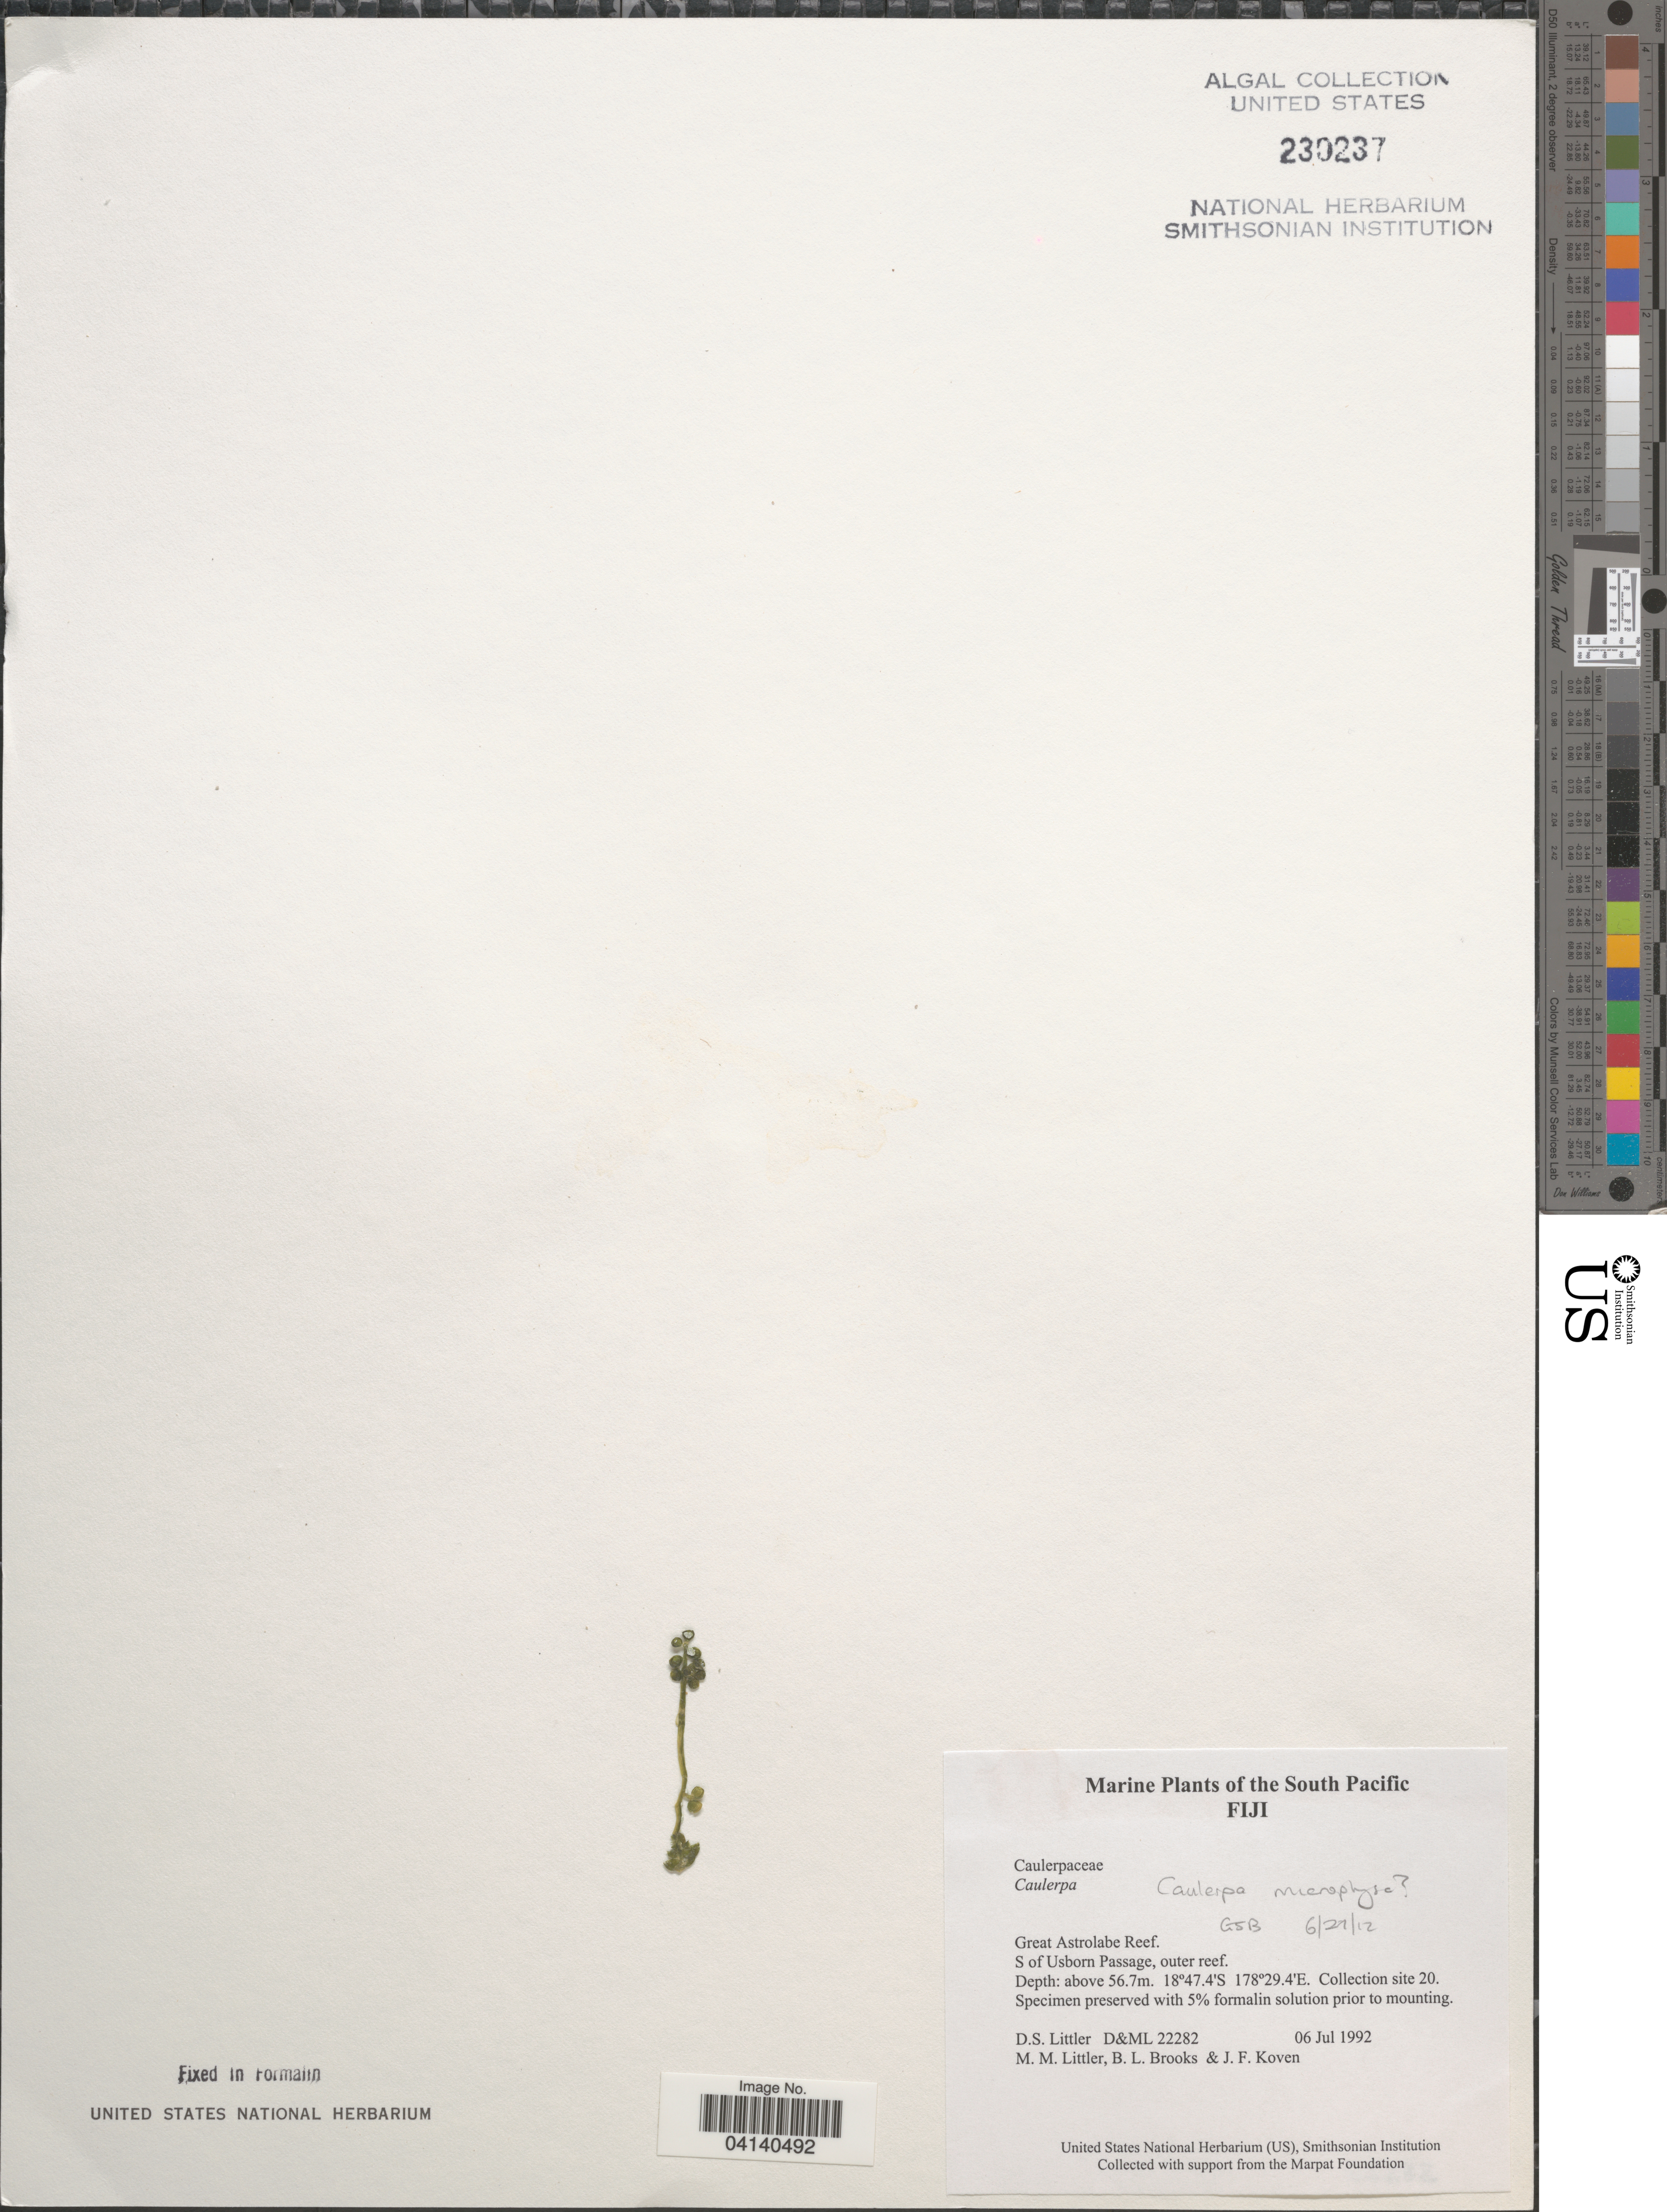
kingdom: Plantae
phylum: Chlorophyta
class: Ulvophyceae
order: Bryopsidales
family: Caulerpaceae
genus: Caulerpa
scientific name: Caulerpa microphysa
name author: (Weber Bosse) Feldmann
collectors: D. S. Littler, B. Brooks & J. Koven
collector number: D&ML22282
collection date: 1992-07-06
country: Fiji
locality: Great Astrolabe Reef. S of Usborn Passage, outer reef. Collection site 20.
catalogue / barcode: US 230237